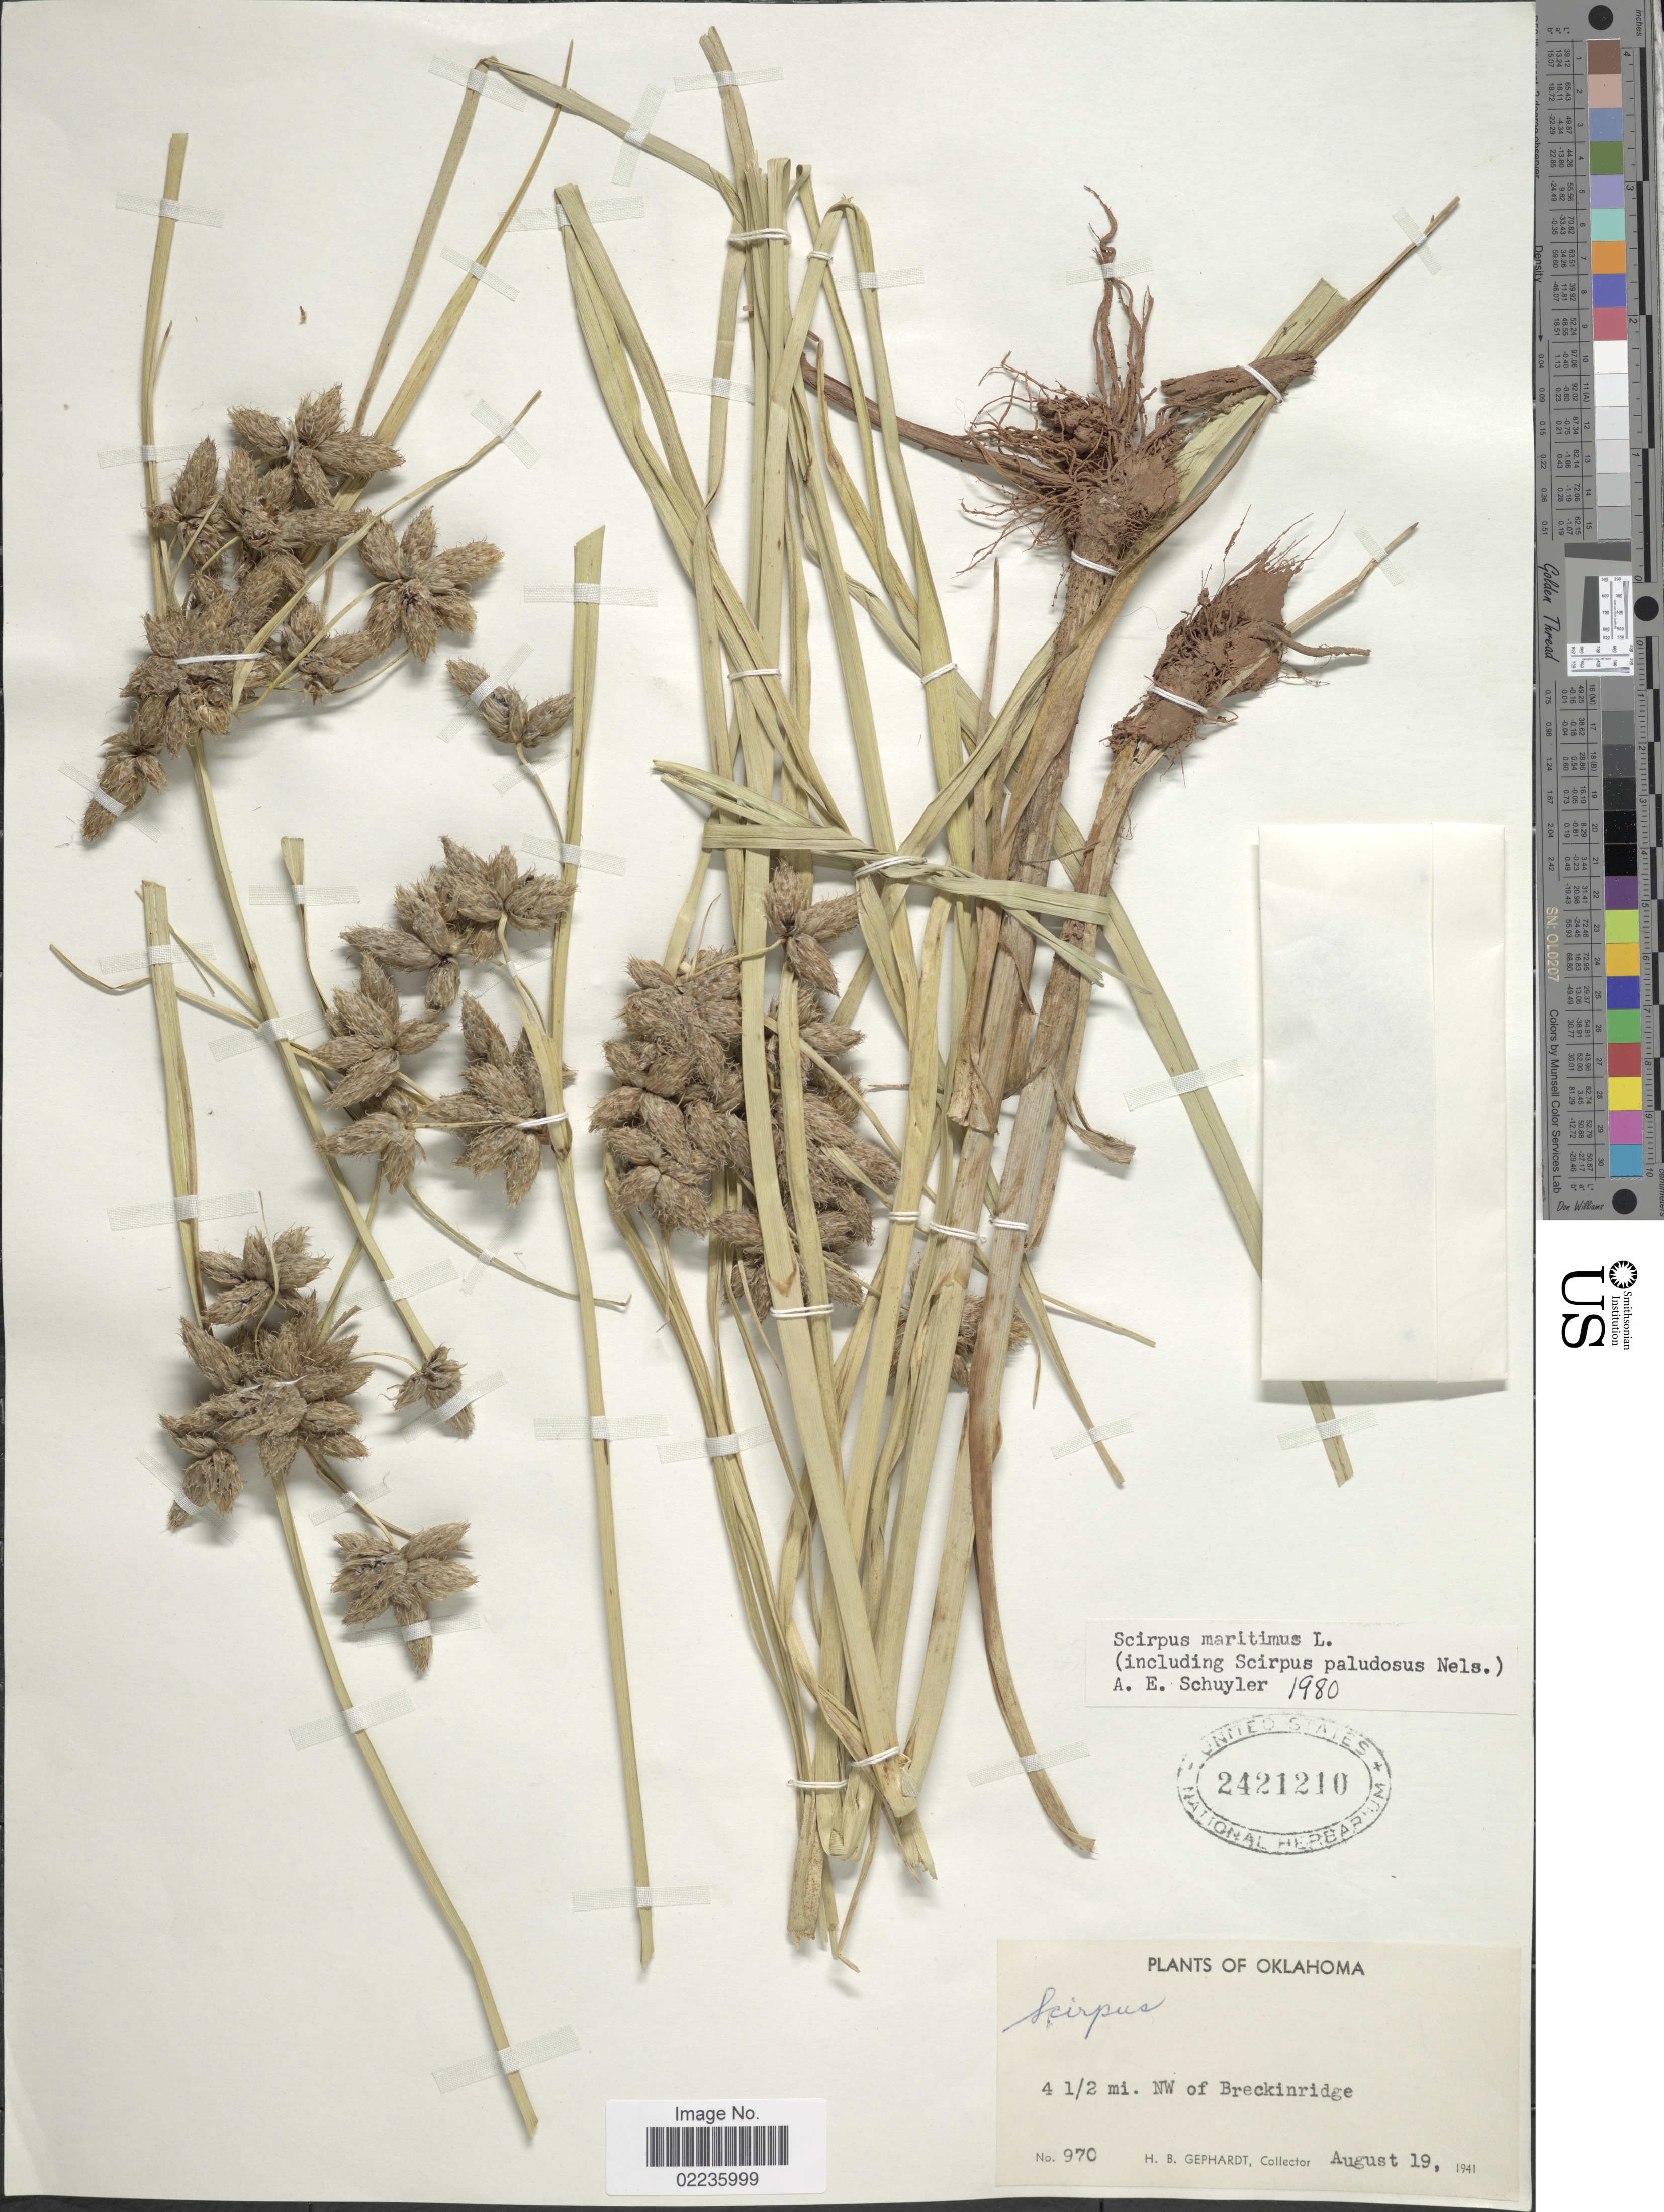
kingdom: Plantae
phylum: Tracheophyta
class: Liliopsida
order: Poales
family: Cyperaceae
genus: Bolboschoenus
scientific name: Bolboschoenus maritimus subsp. paludosus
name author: (A. Nelson) T. Koyama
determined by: Strong, M. T., (US), Smithsonian Institution - National Museum of Natural History (UNITED STATES)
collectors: H. Gephardt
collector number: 970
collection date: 1941-08-19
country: United States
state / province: Oklahoma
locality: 4 1/2 mi. NW of Breckinridge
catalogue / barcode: US 2421210